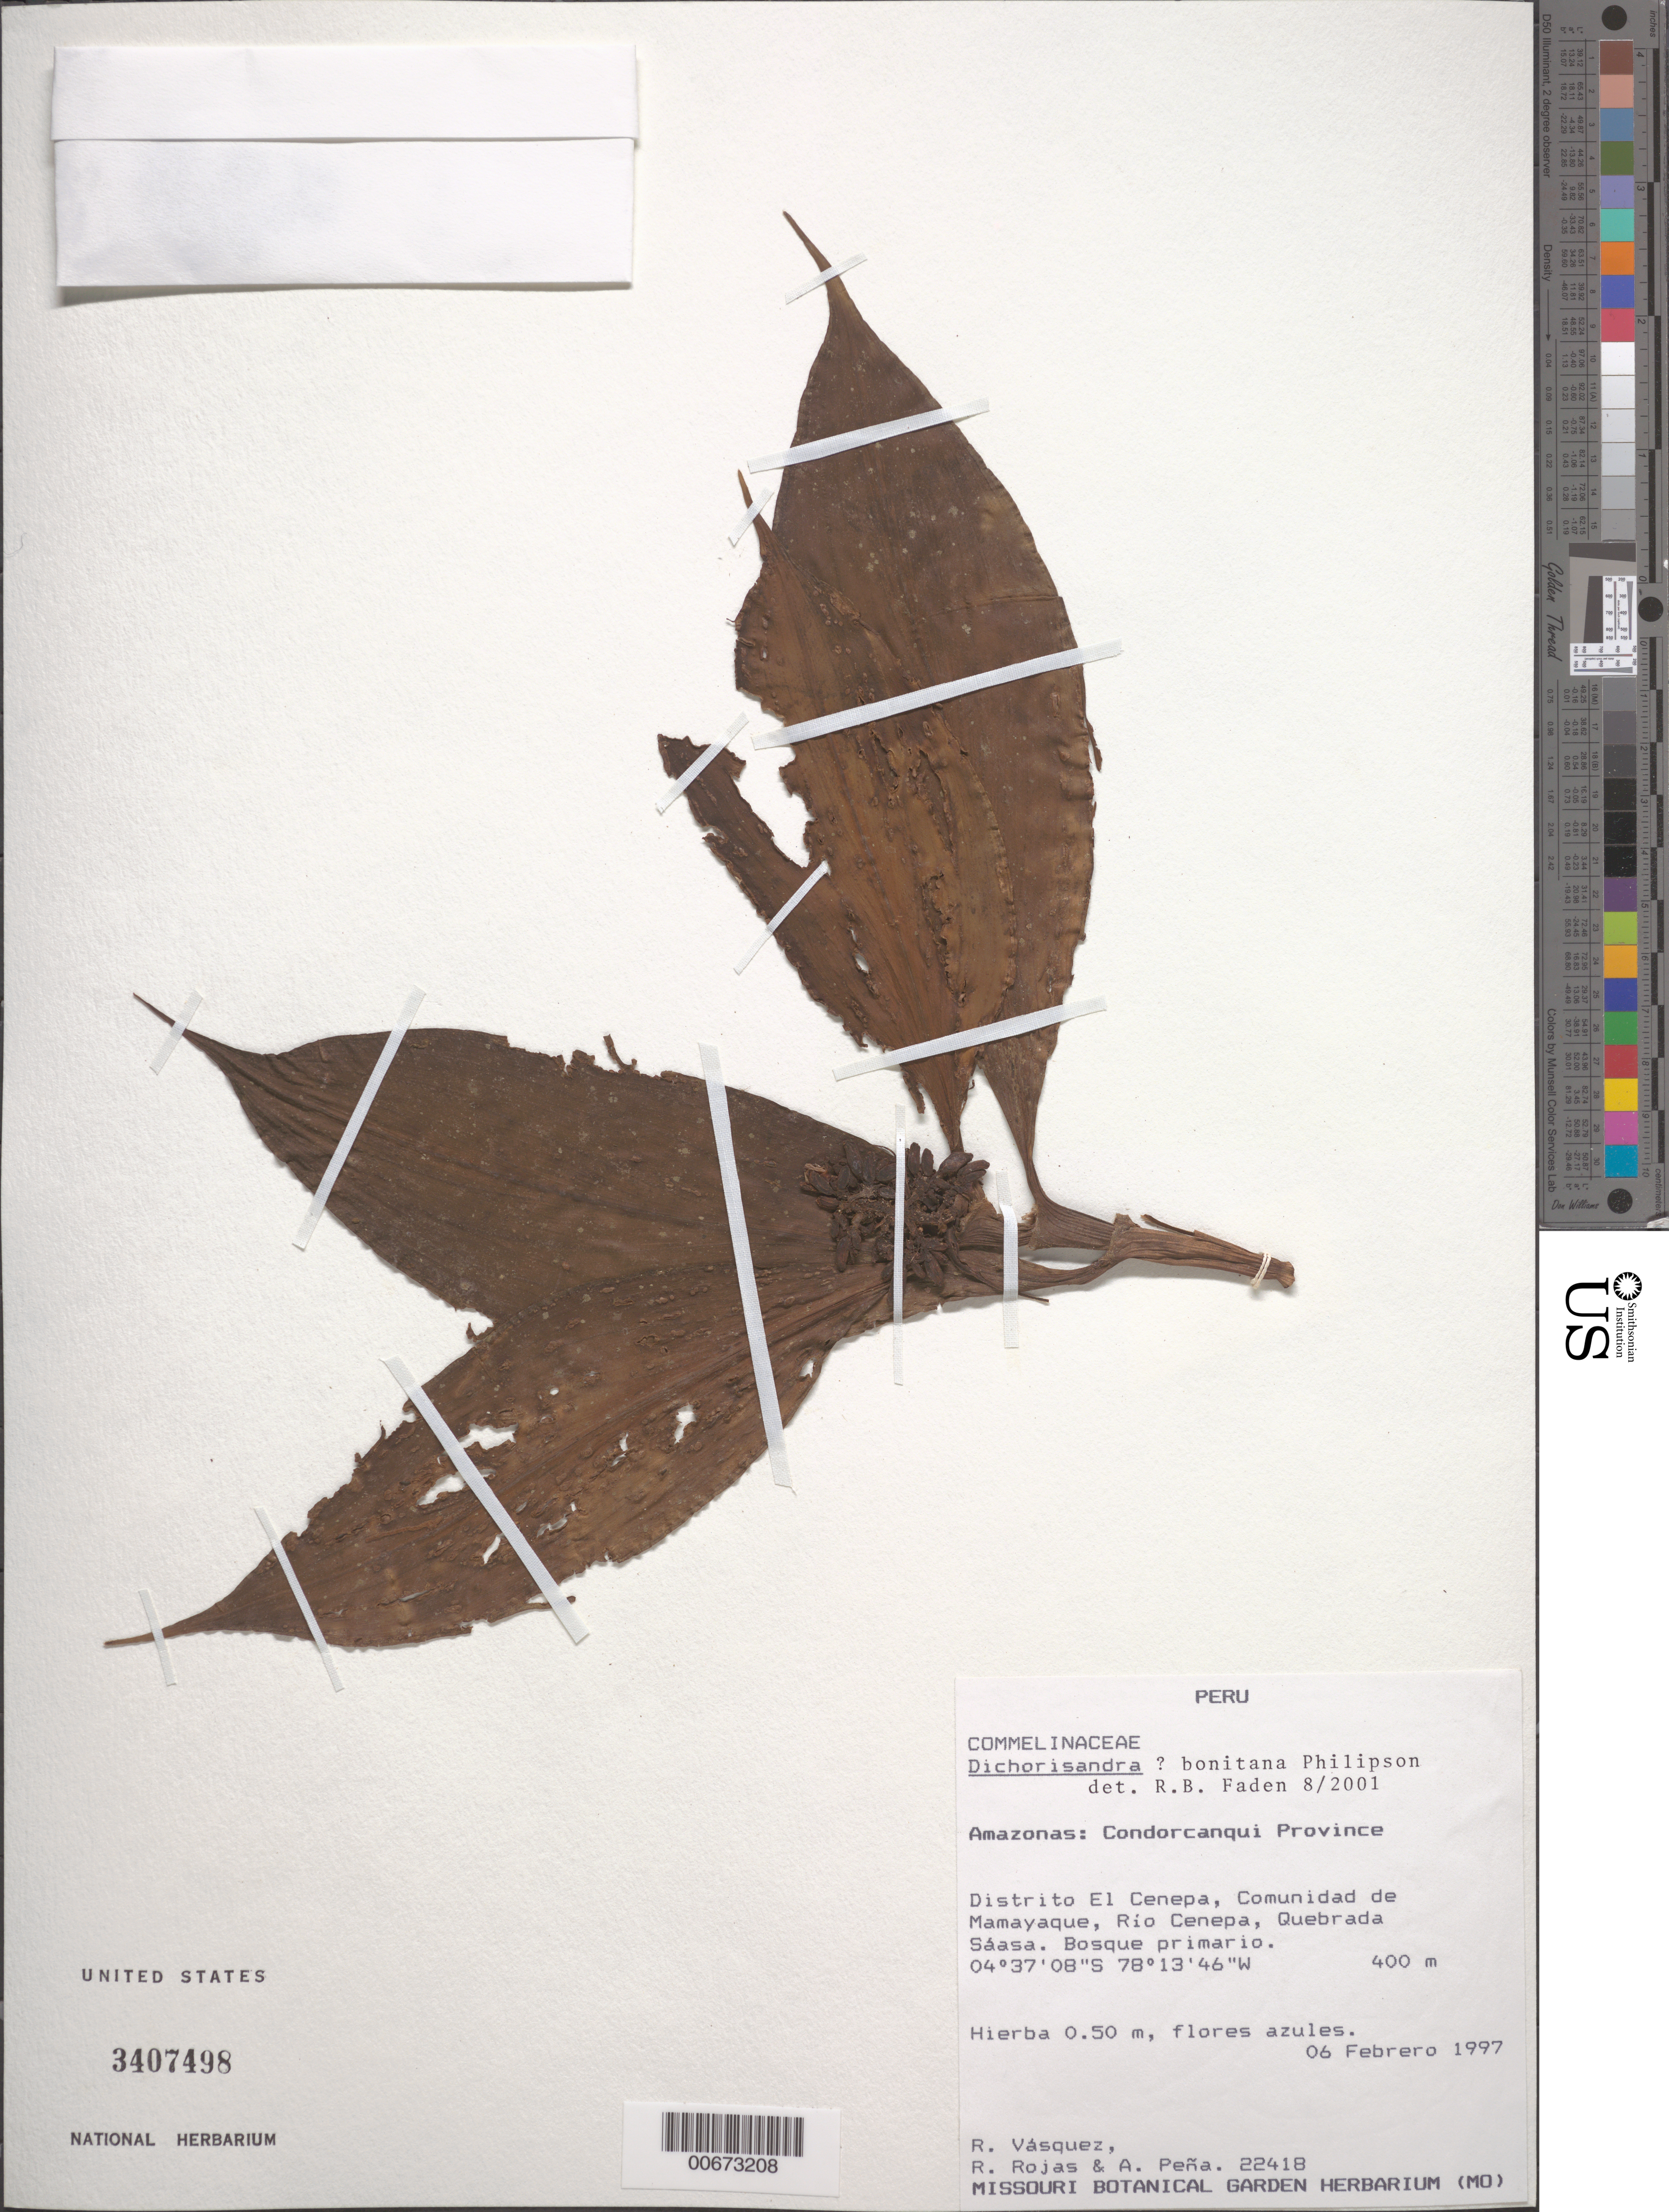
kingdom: Plantae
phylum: Tracheophyta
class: Liliopsida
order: Commelinales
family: Commelinaceae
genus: Dichorisandra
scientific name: Dichorisandra bonitana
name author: Philipson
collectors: R. Vasquez, R. Rojas & A. Pena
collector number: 22418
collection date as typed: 06 Feb 1997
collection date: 1997-02-06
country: Peru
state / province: Amazonas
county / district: Condorcanqui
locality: El Cenepa, Mamayaque, Río Cenepa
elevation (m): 400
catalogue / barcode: US 3407498